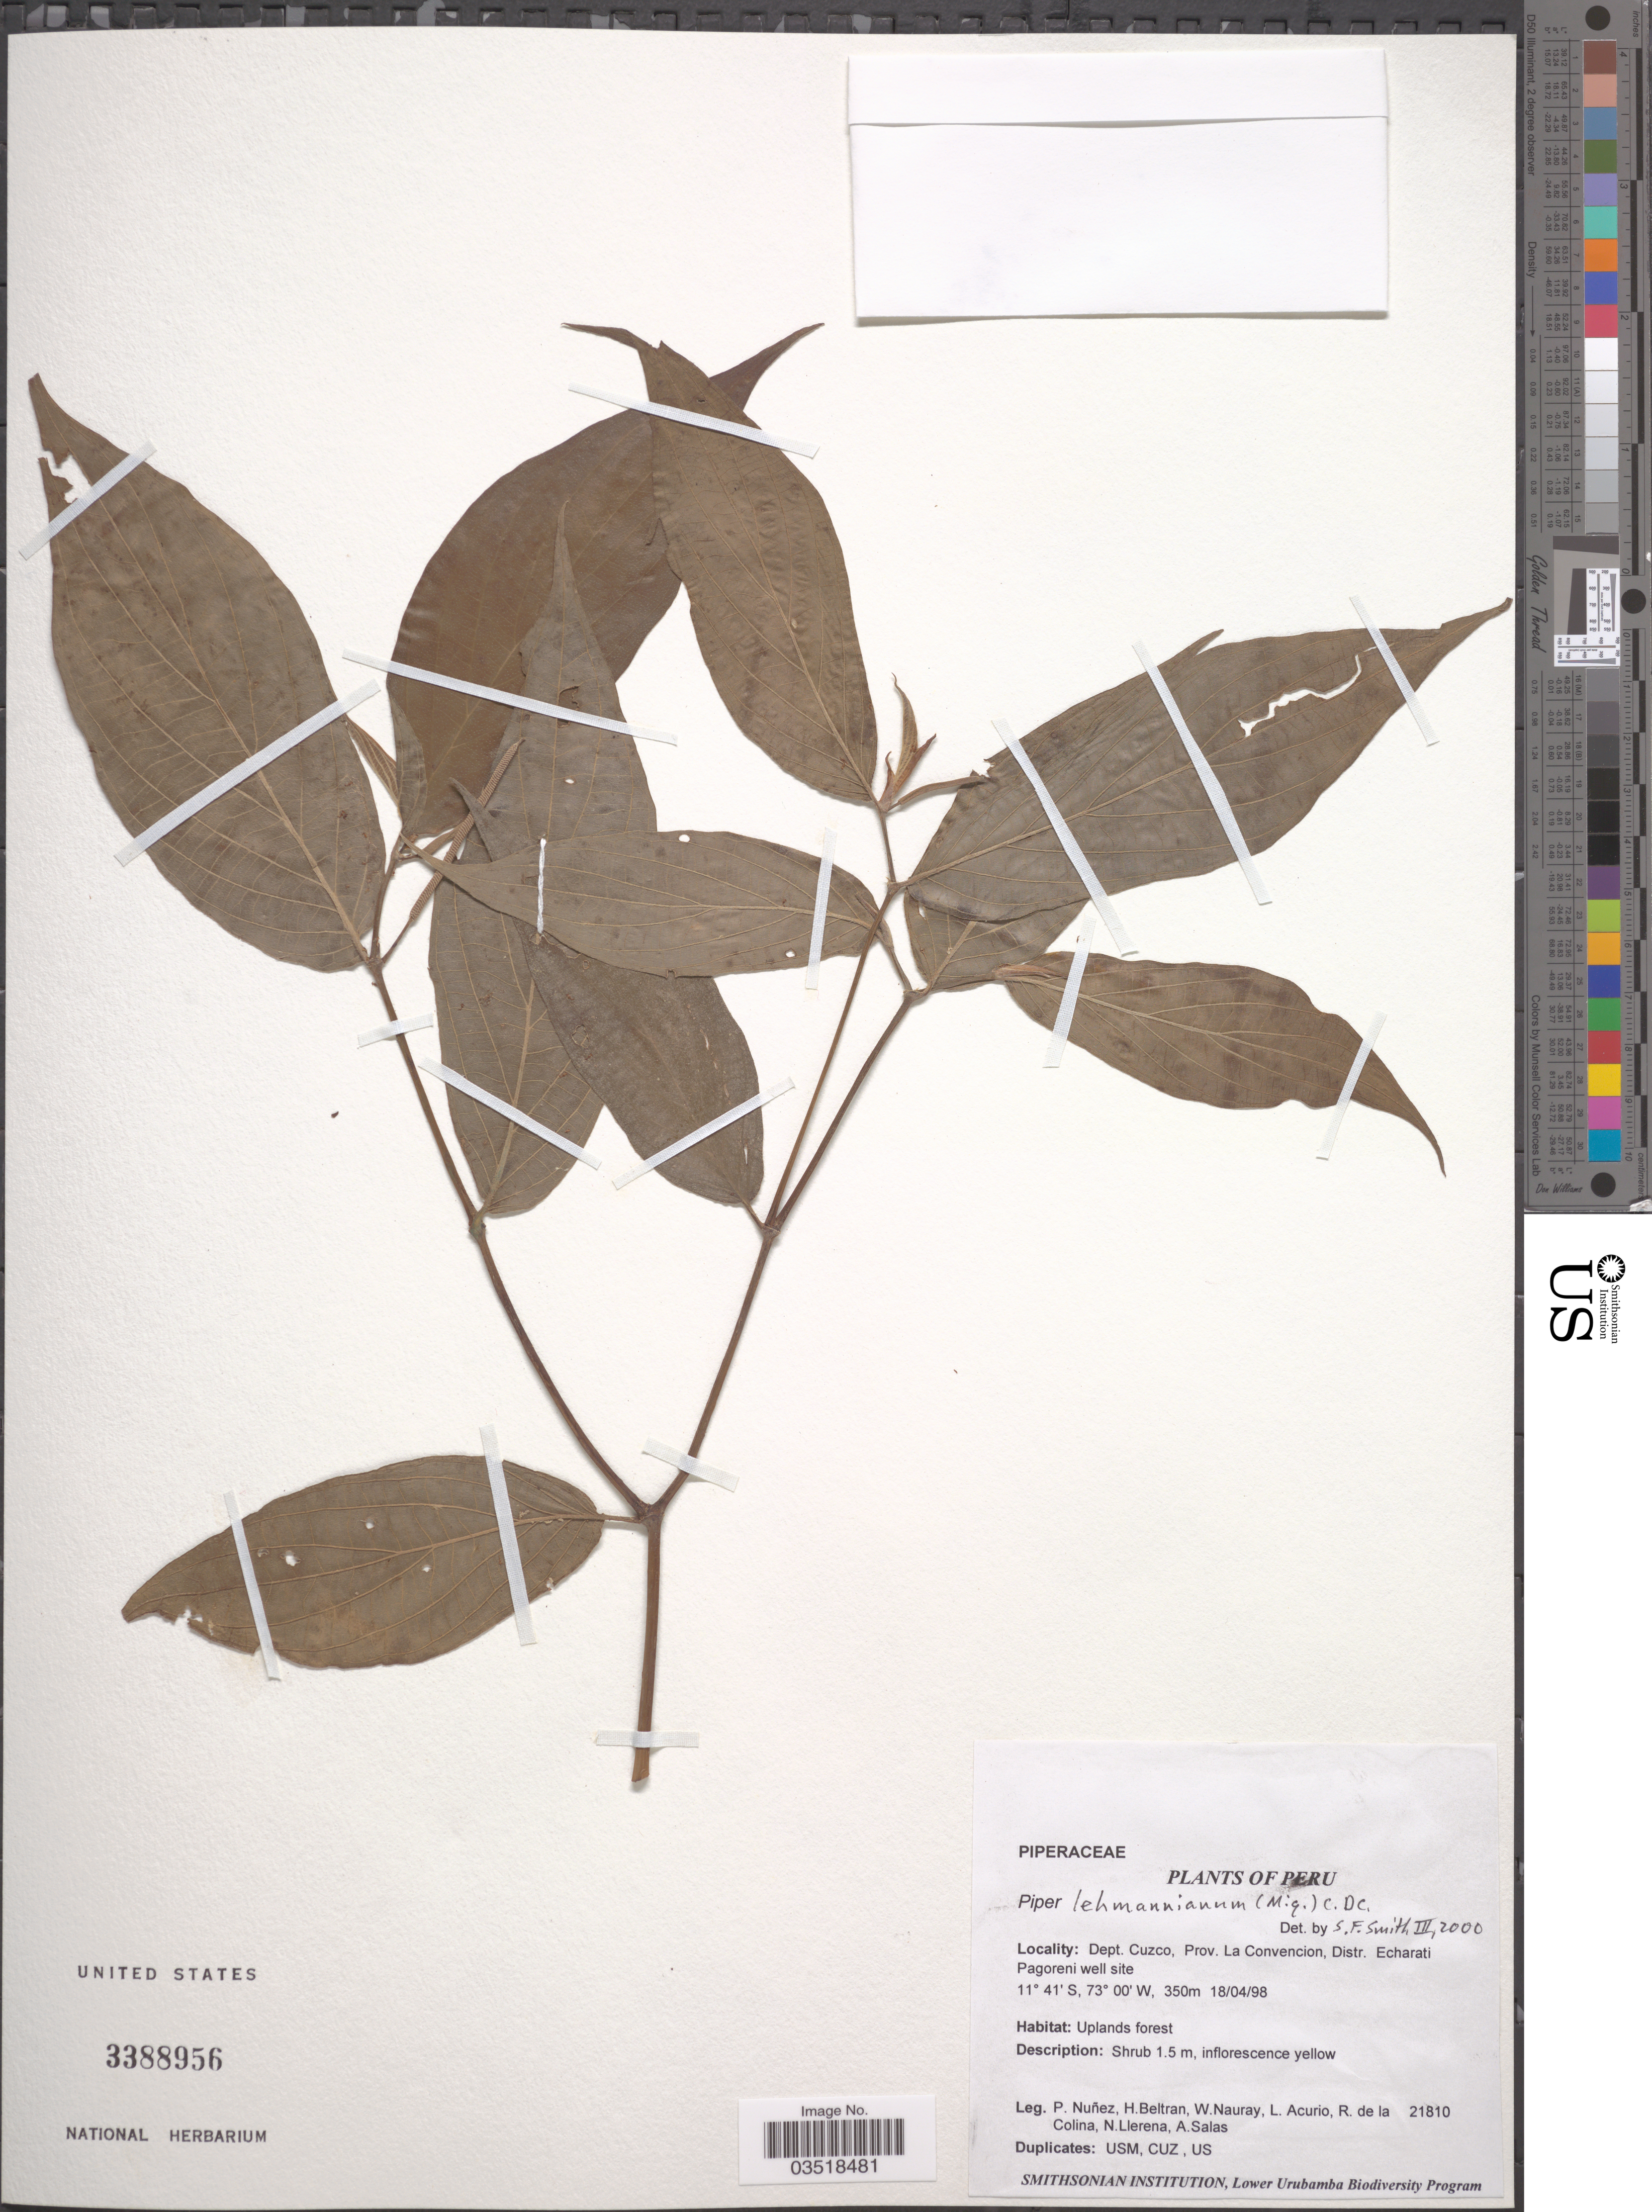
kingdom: Plantae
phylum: Tracheophyta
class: Magnoliopsida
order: Piperales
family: Piperaceae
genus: Piper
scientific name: Piper lehmannianum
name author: C. DC.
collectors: P. Nuñez V., H. Beltran, W. Nauray, L. Acurio & et al.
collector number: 21810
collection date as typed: Transcribed d/m/y: 18/4/98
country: Peru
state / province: Cusco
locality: Dept. Cuzco, Prov. La Convencion, Distr. Echarati, Pagoreni well site.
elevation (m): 350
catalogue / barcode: US 3388956